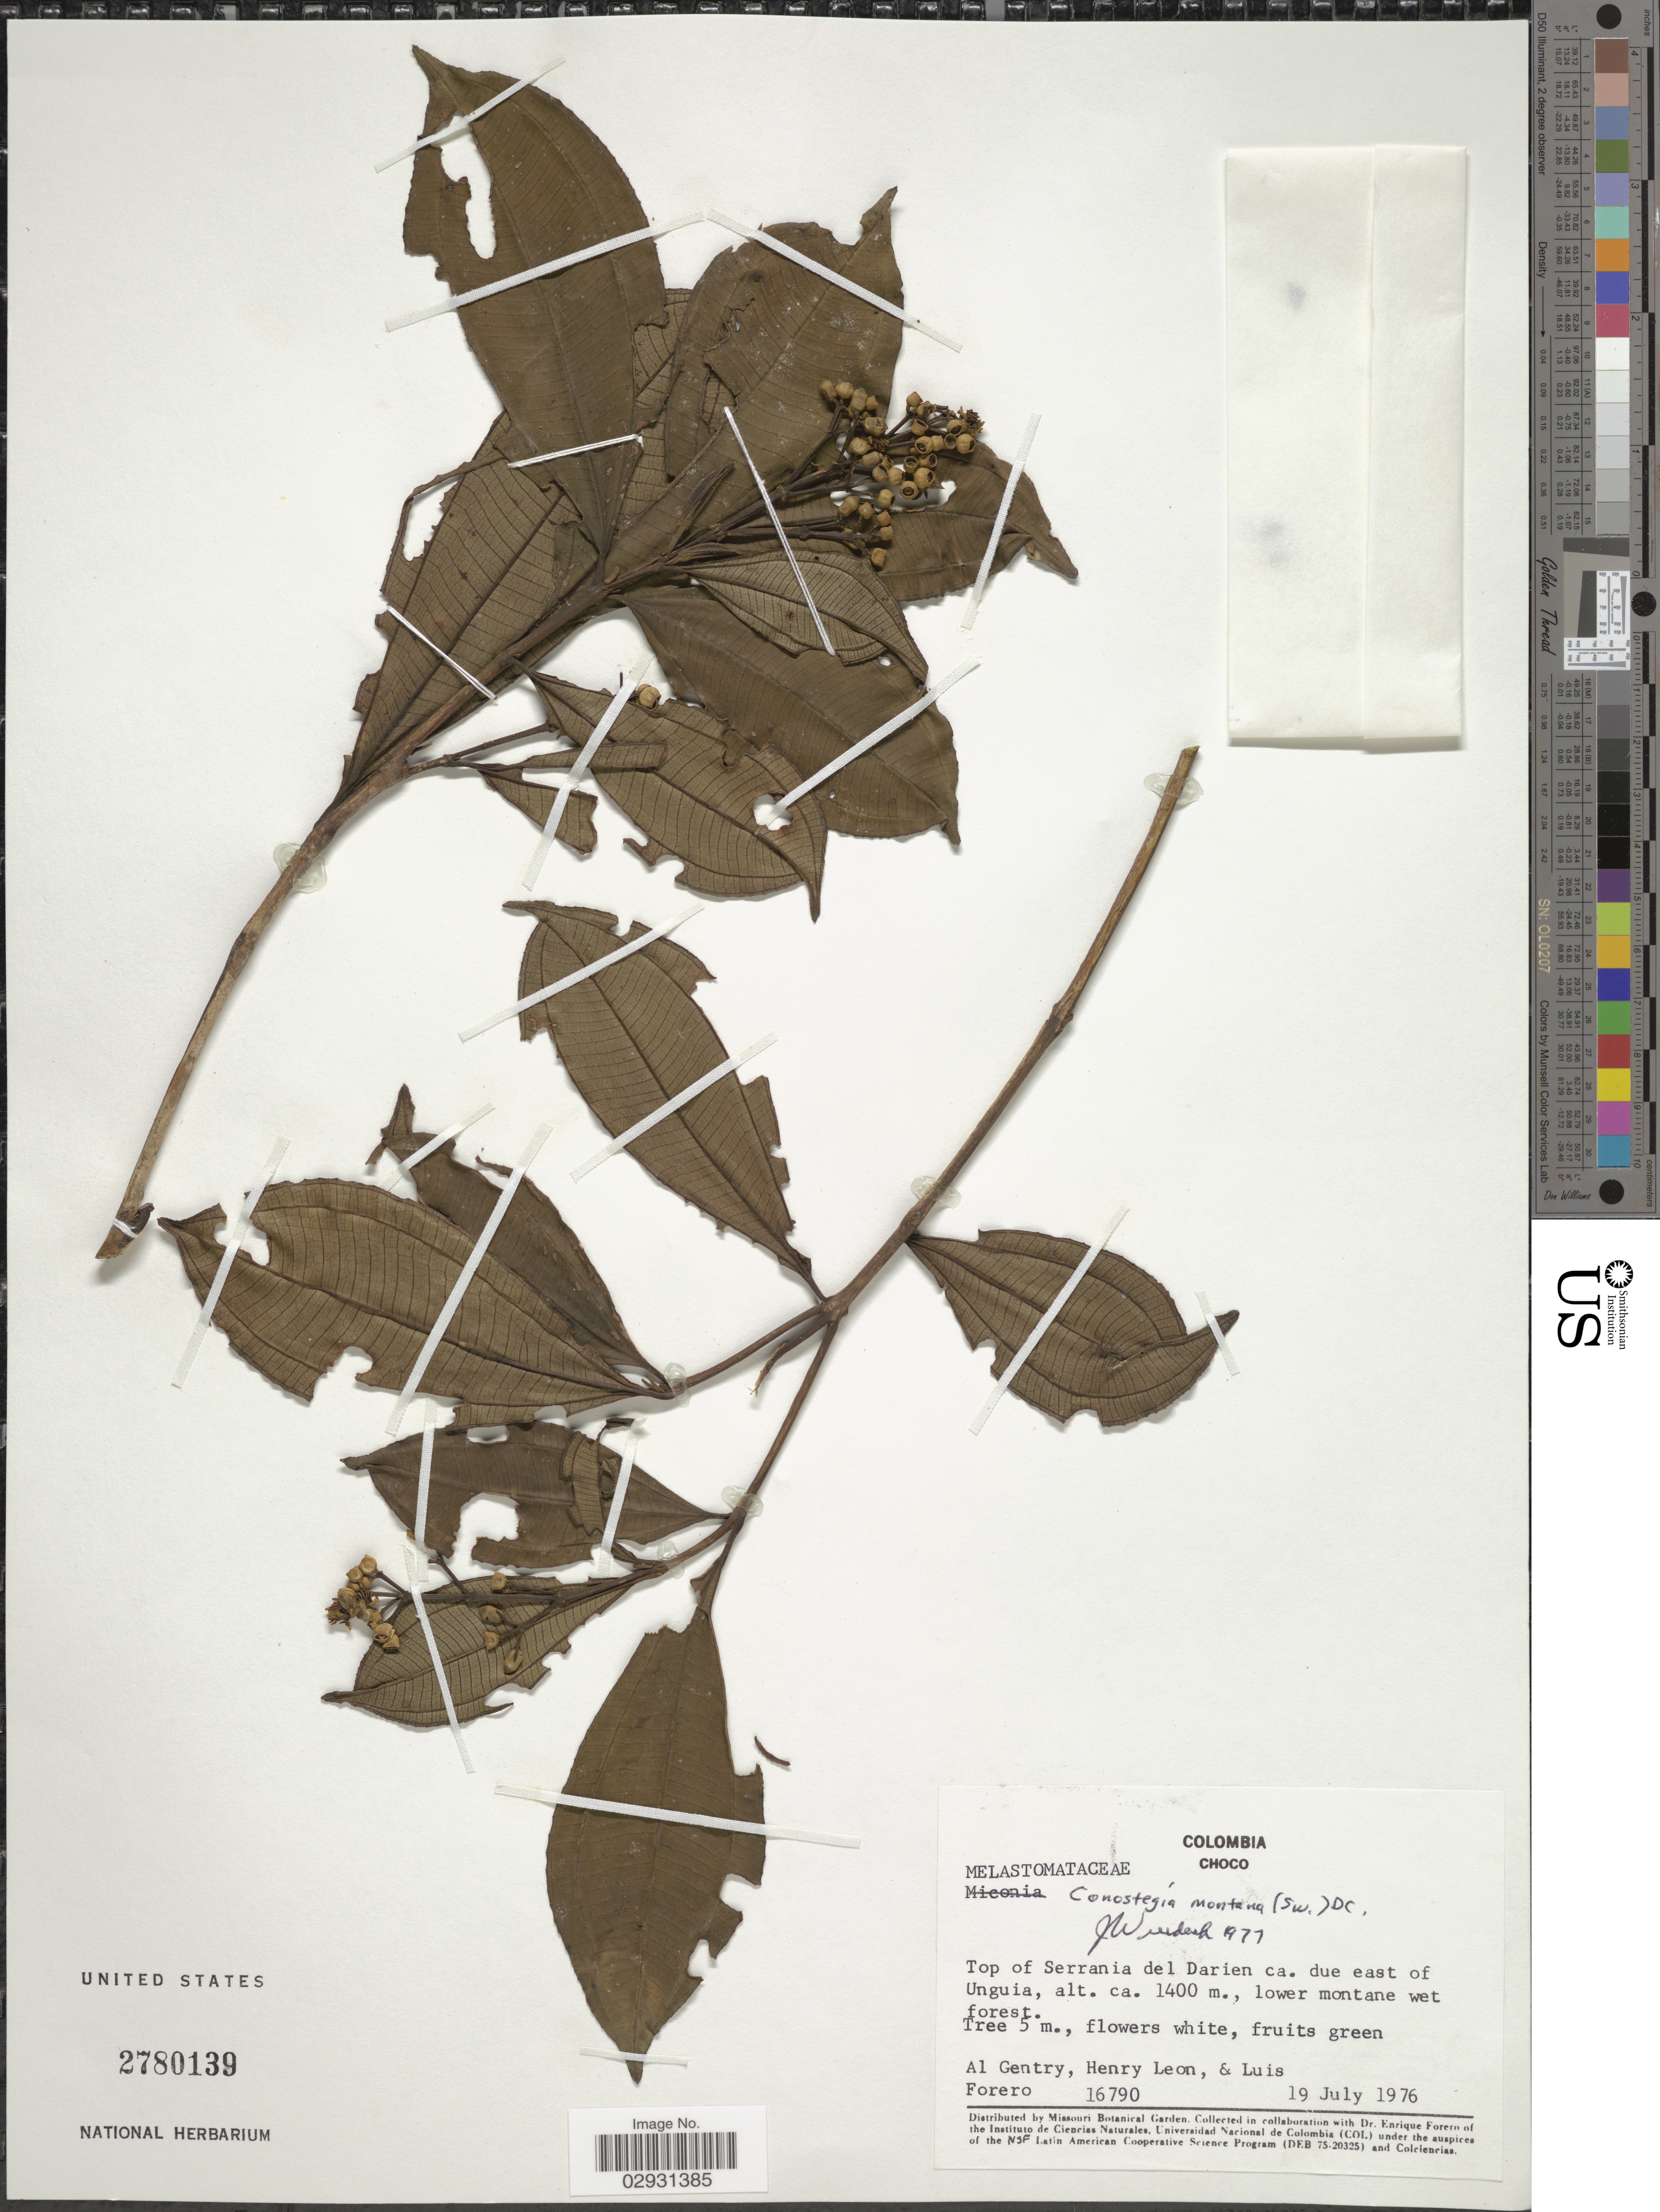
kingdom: Plantae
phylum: Tracheophyta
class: Magnoliopsida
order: Myrtales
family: Melastomataceae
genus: Conostegia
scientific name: Conostegia montana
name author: (Sw.) D. Don ex DC.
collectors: A. H. Gentry, Henry Leon & L. Forero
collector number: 16790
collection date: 1976-07-19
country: Colombia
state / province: Chocó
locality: Top of Serrania del Darien ca. due east of Unguia, lower montane wet forest.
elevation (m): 1400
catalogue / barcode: US 2780139